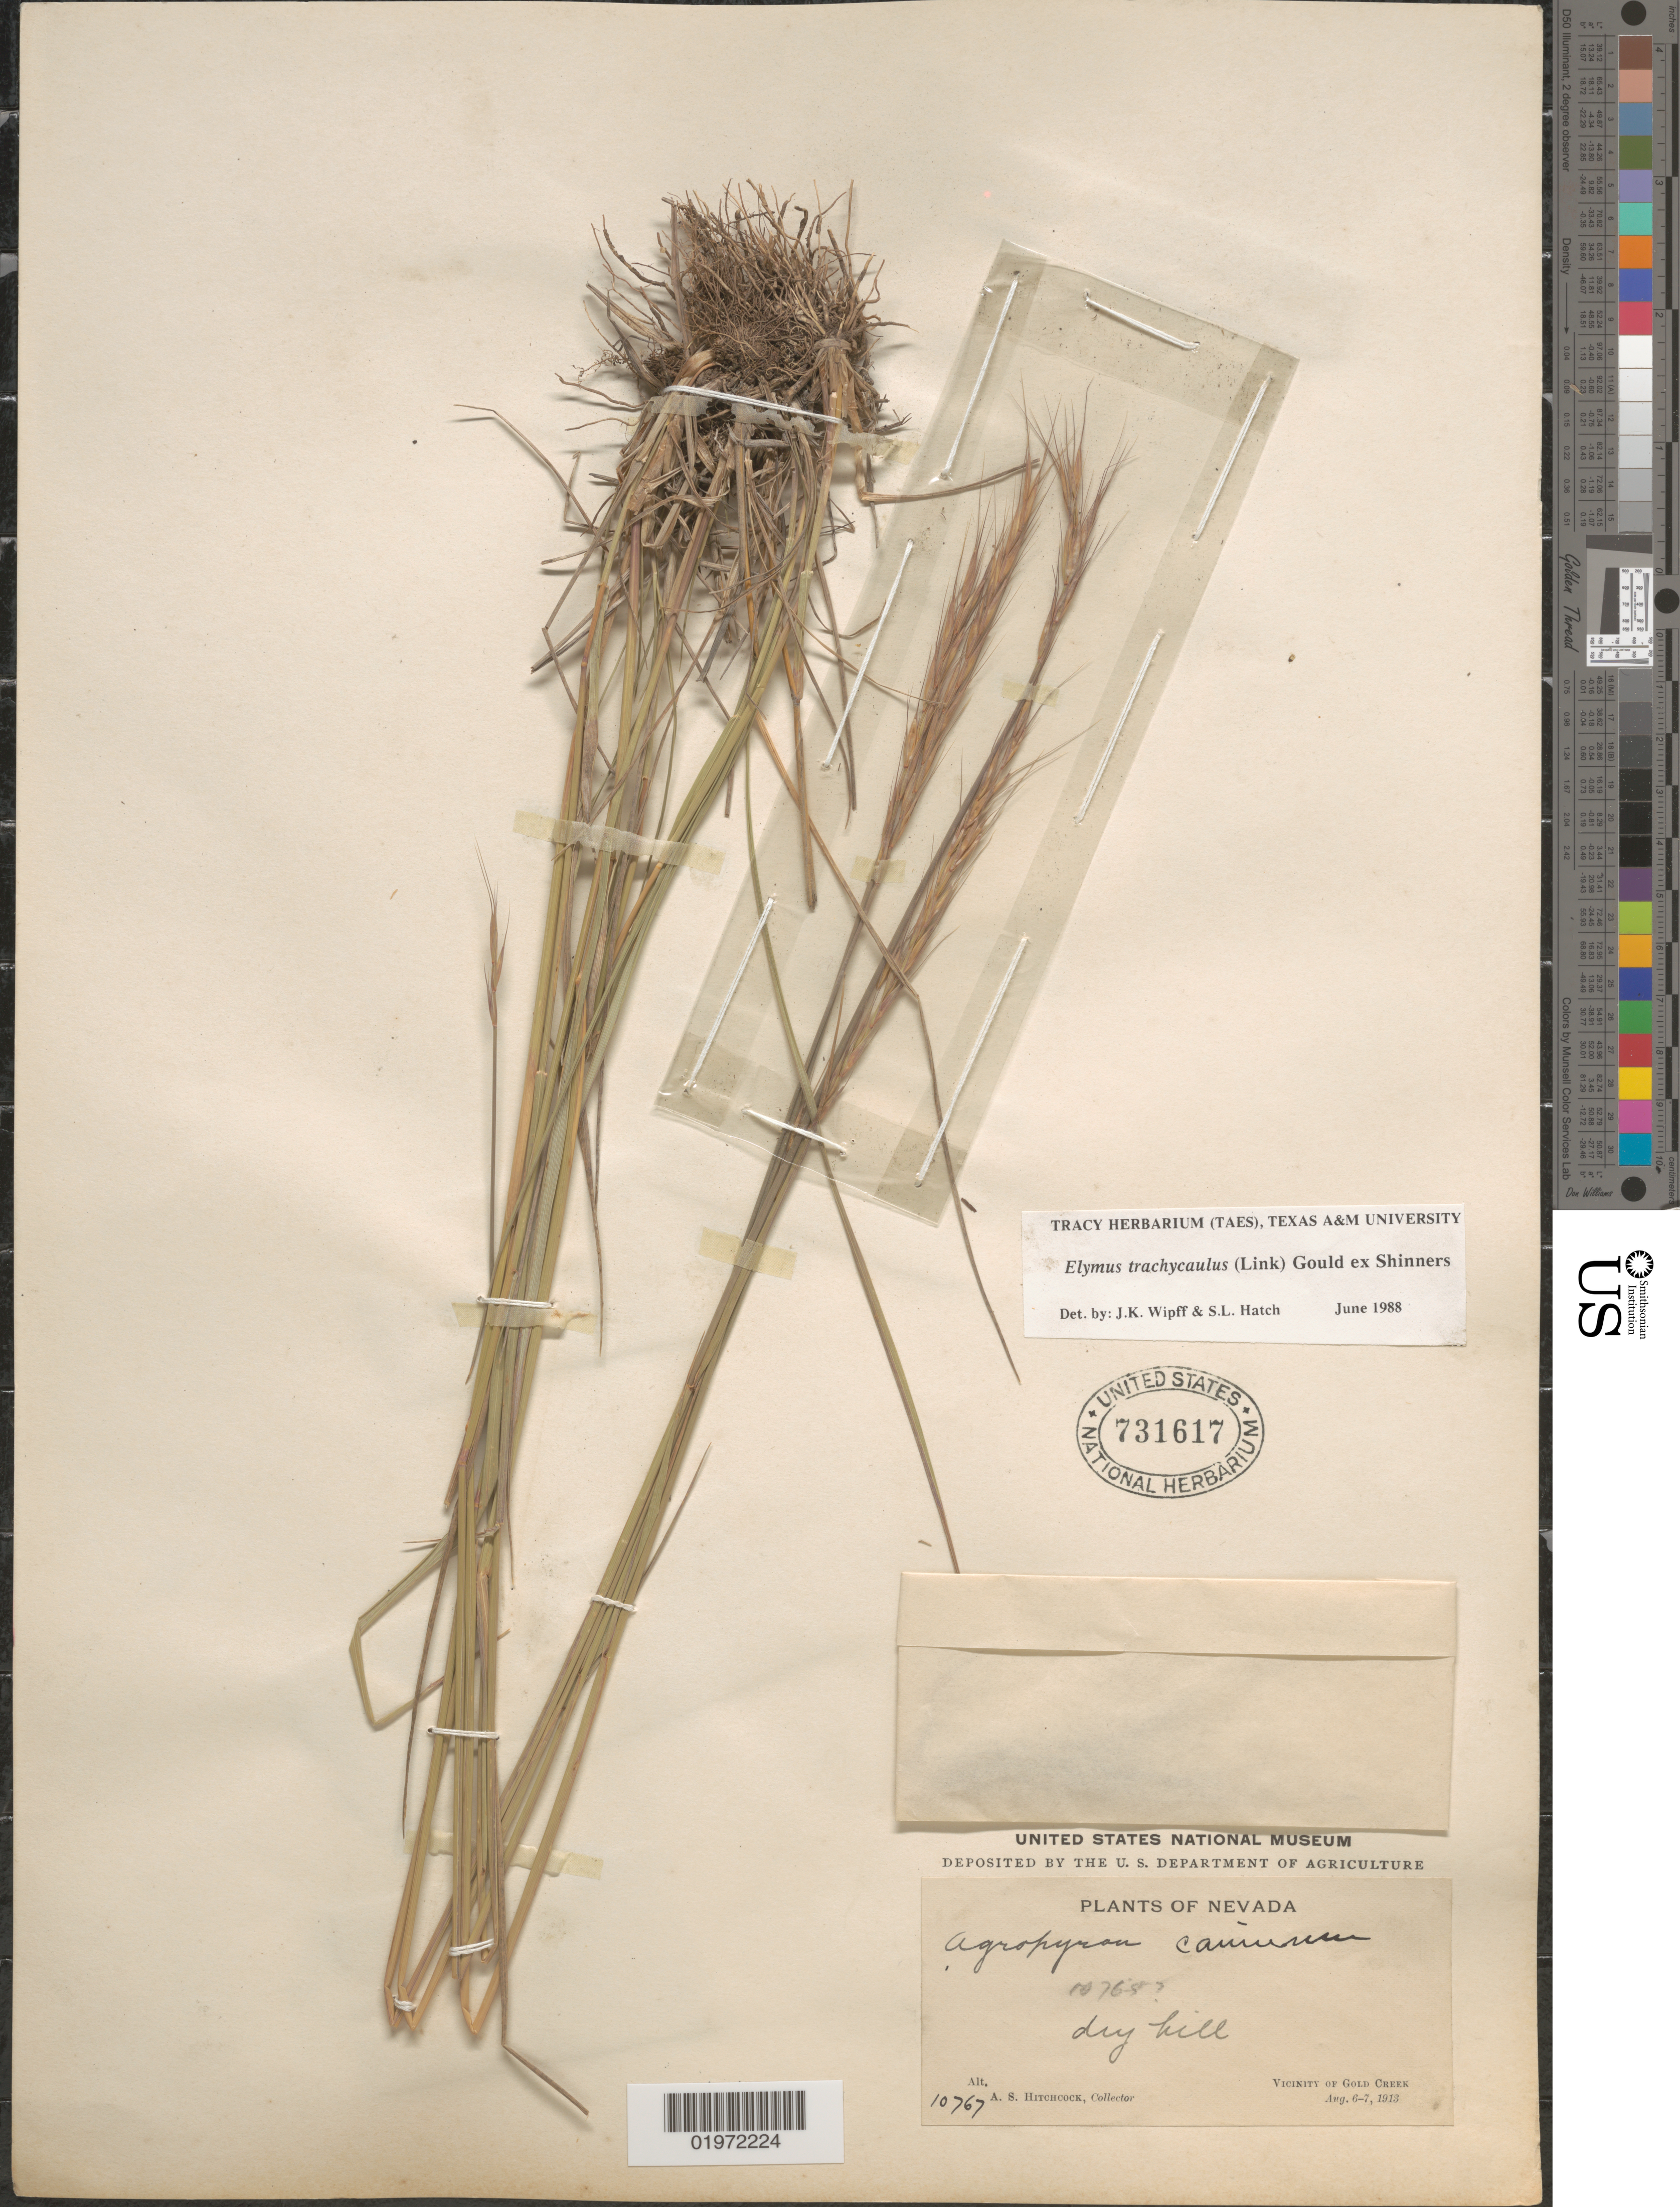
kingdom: Plantae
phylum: Tracheophyta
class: Liliopsida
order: Poales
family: Poaceae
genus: Elymus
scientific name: Elymus trachycaulus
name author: (Link) Gould ex Shinners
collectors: A. S. Hitchcock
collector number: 10767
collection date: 1913-08-06/1913-08-07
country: United States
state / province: Nevada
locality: Dry hill. Vicinity of Gold Creek.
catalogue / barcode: US 731617